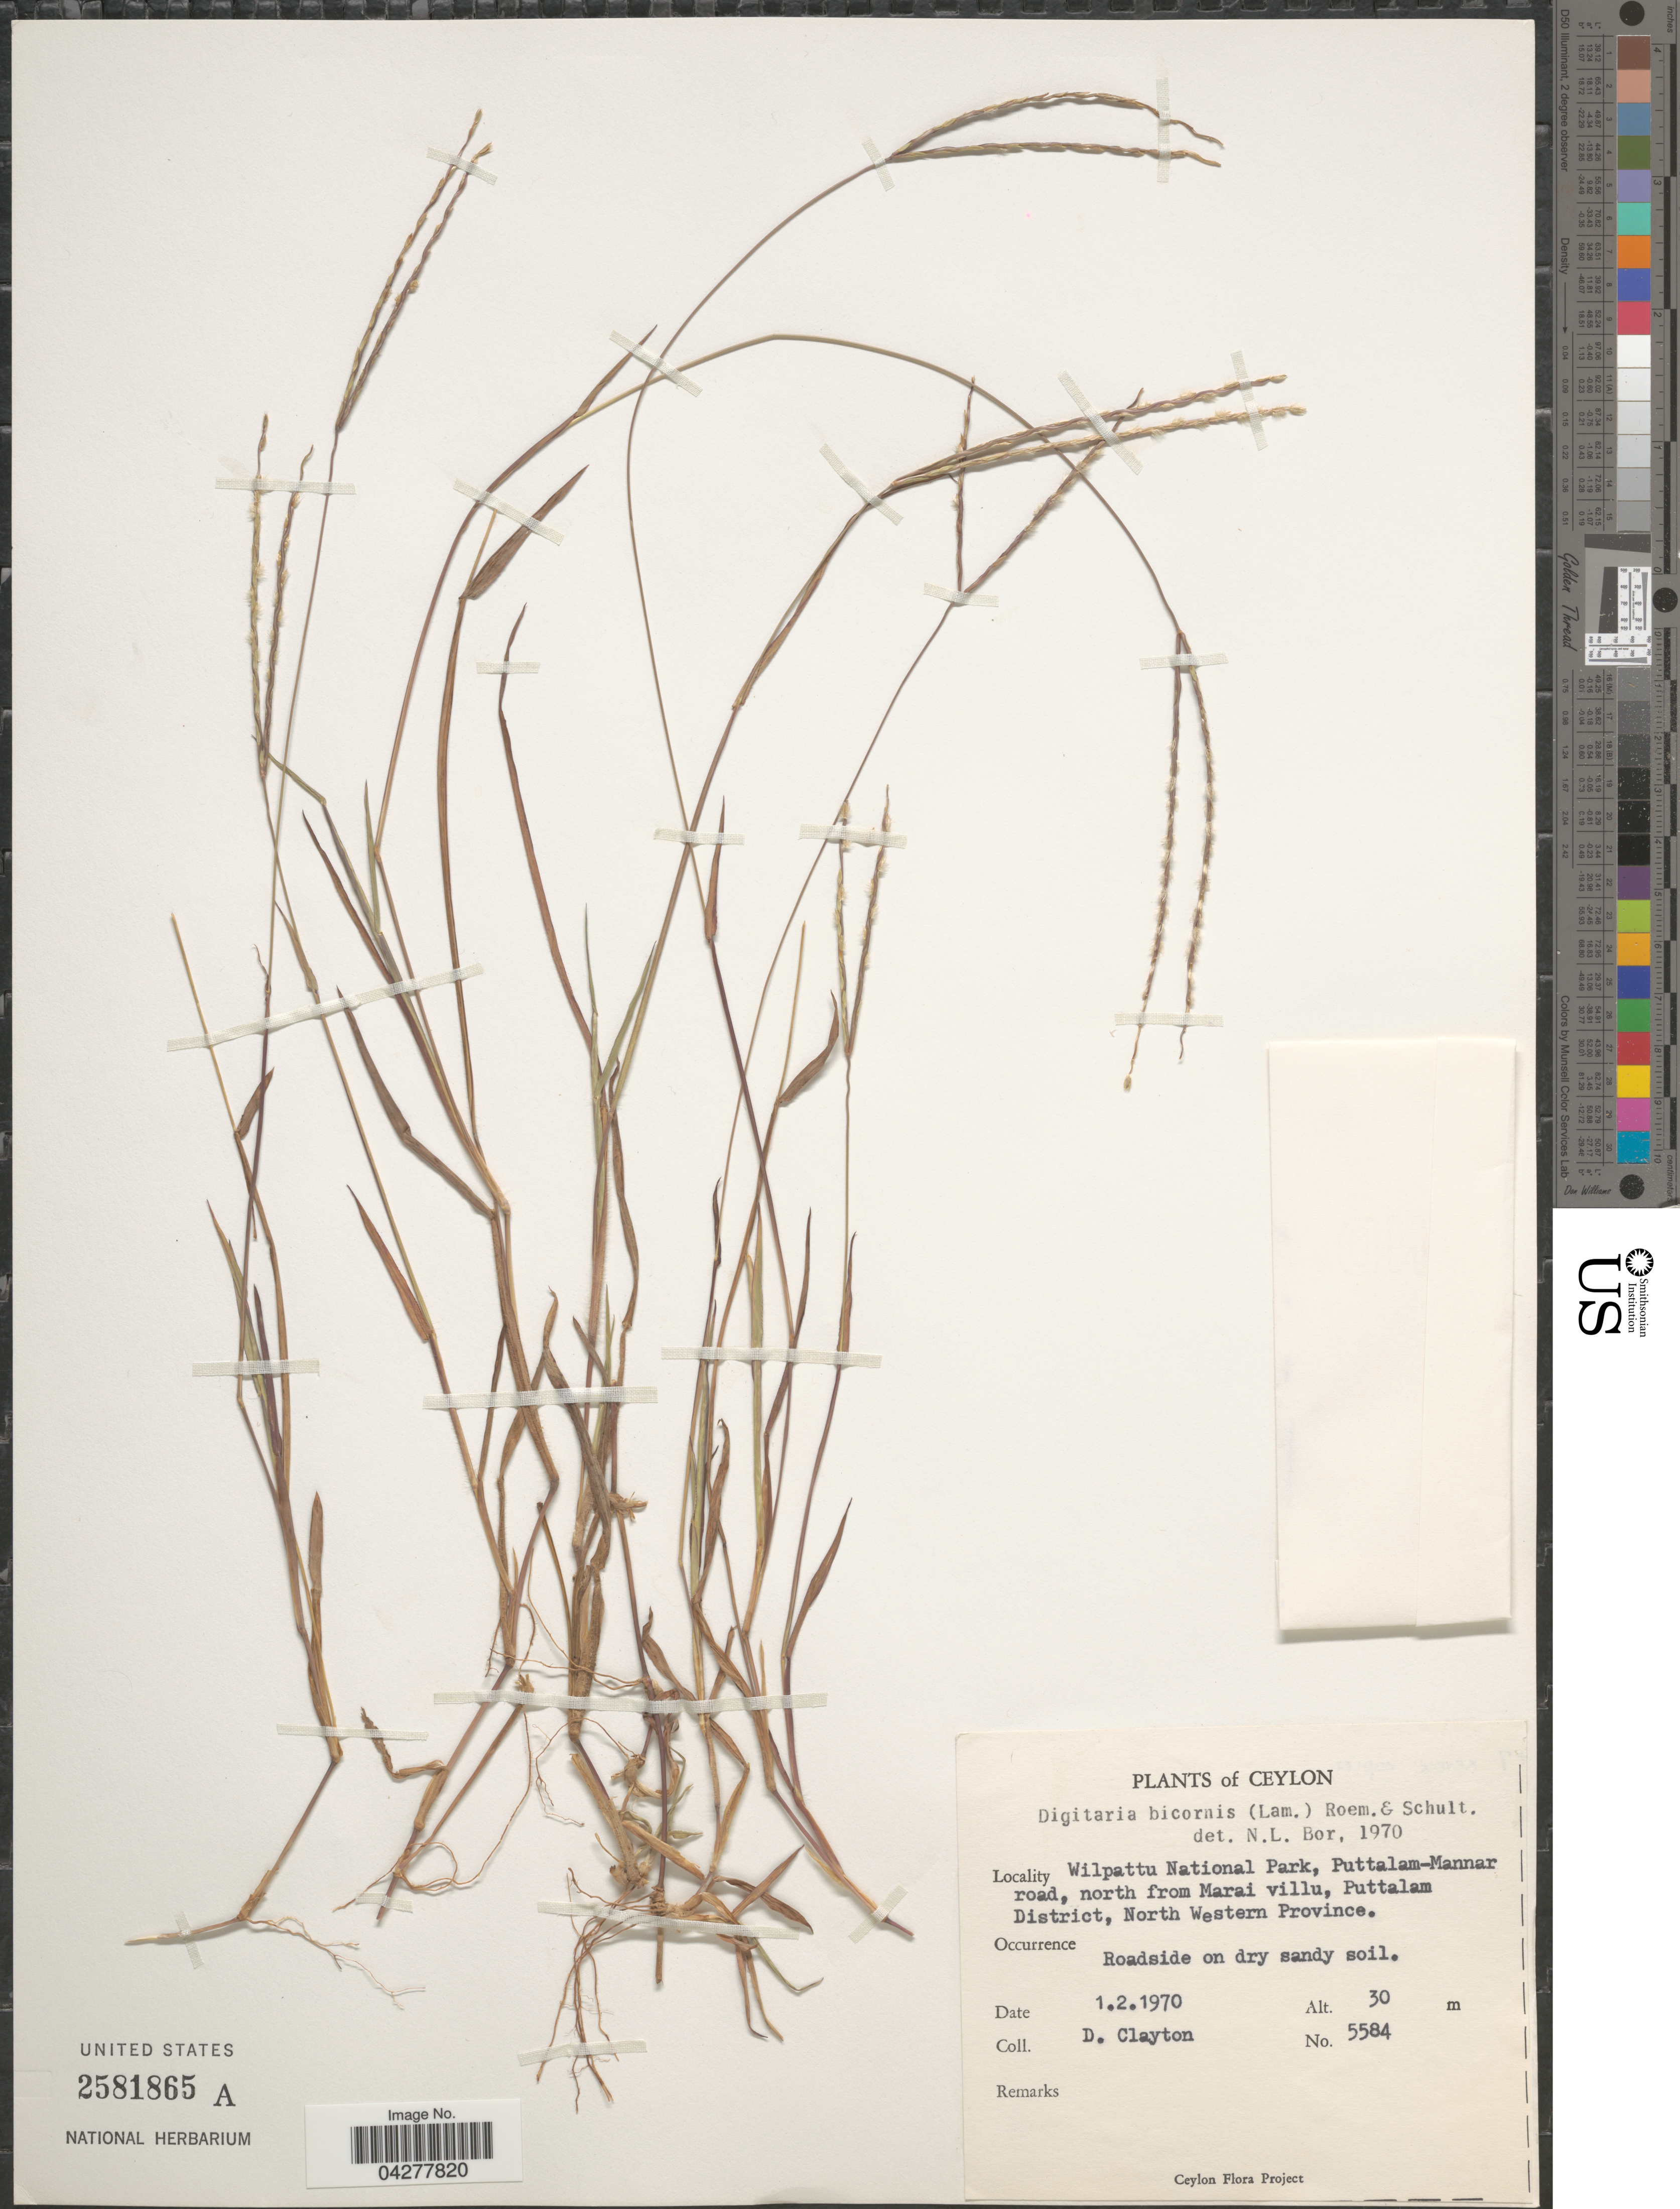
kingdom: Plantae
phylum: Tracheophyta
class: Liliopsida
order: Poales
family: Poaceae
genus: Digitaria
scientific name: Digitaria bicornis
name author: (Lam.) Roem. & Schult.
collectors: D. Clayton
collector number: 5584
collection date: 1970-02-01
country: Sri Lanka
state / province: North Western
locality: Ceylon. Wilpattu National Park, Puttalam-Mannar road, north from Marai villu, Puttalam District.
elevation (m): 30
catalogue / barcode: US 2581865A